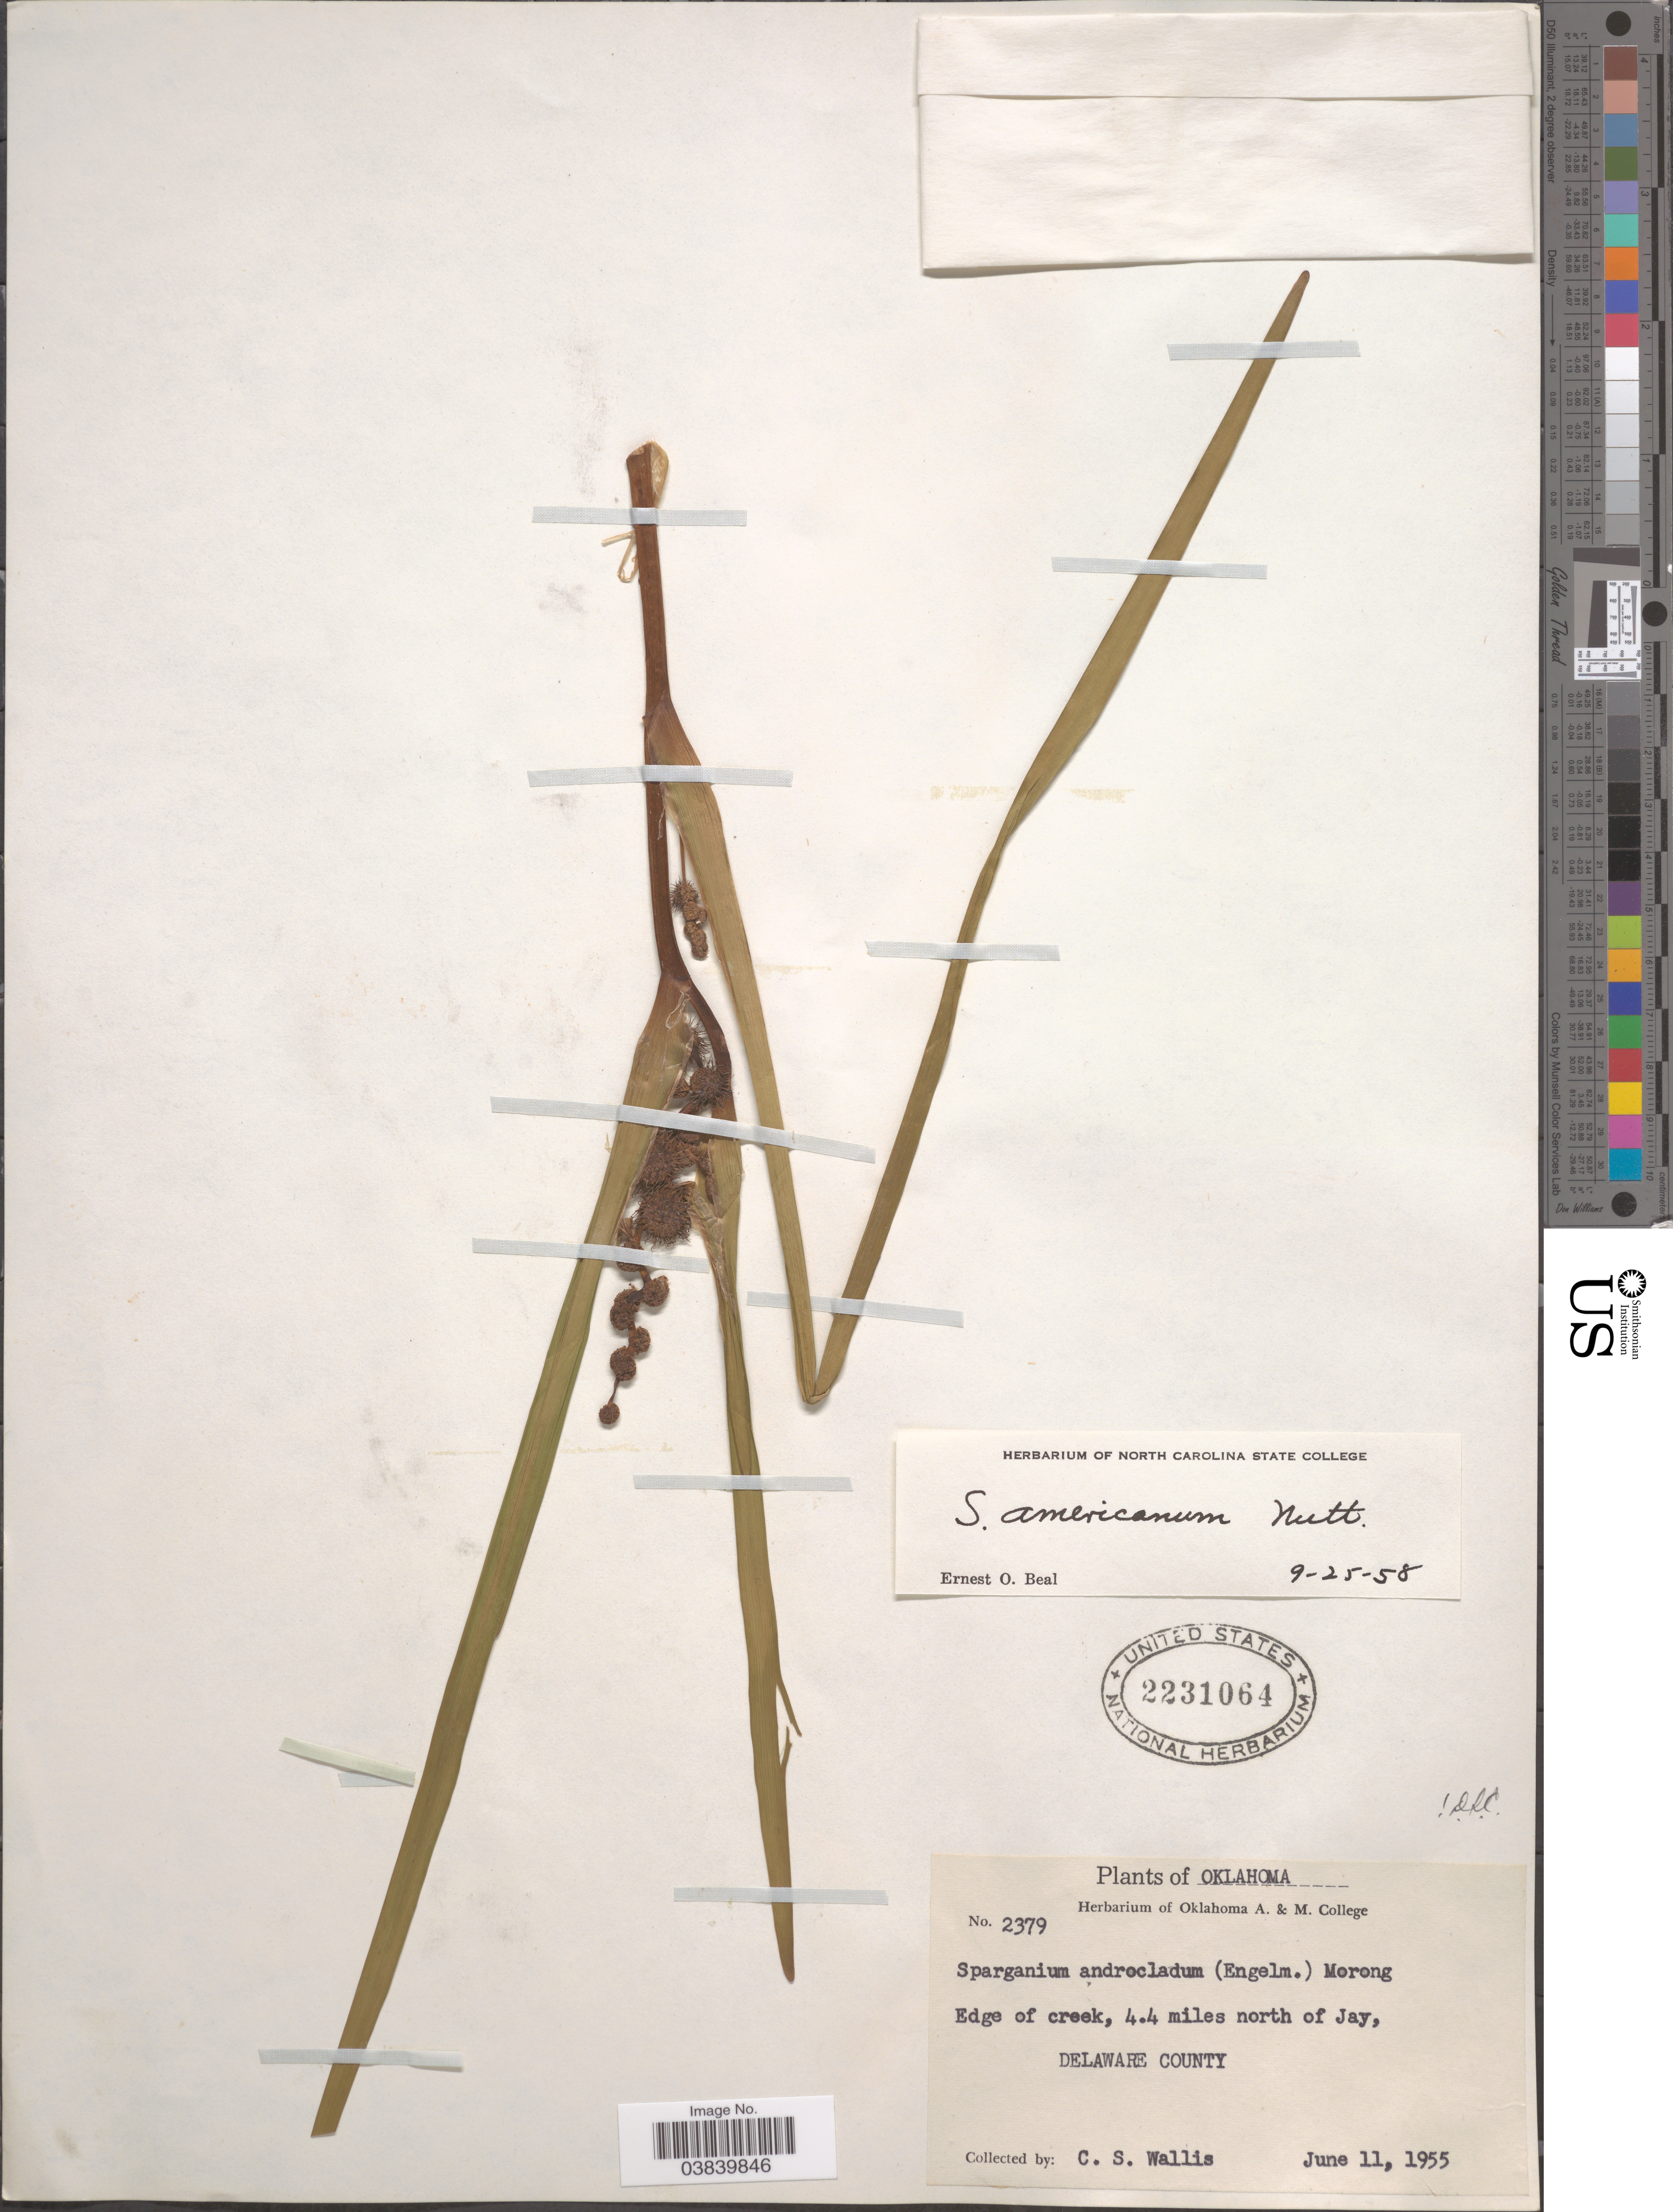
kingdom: Plantae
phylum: Tracheophyta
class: Liliopsida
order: Poales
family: Typhaceae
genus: Sparganium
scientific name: Sparganium americanum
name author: Nutt.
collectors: C. S. Wallis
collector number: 2379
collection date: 1955-06-11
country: United States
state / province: Oklahoma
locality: Edge of creek, 4.4 miles north of Jay, Delaware County.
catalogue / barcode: US 2231064